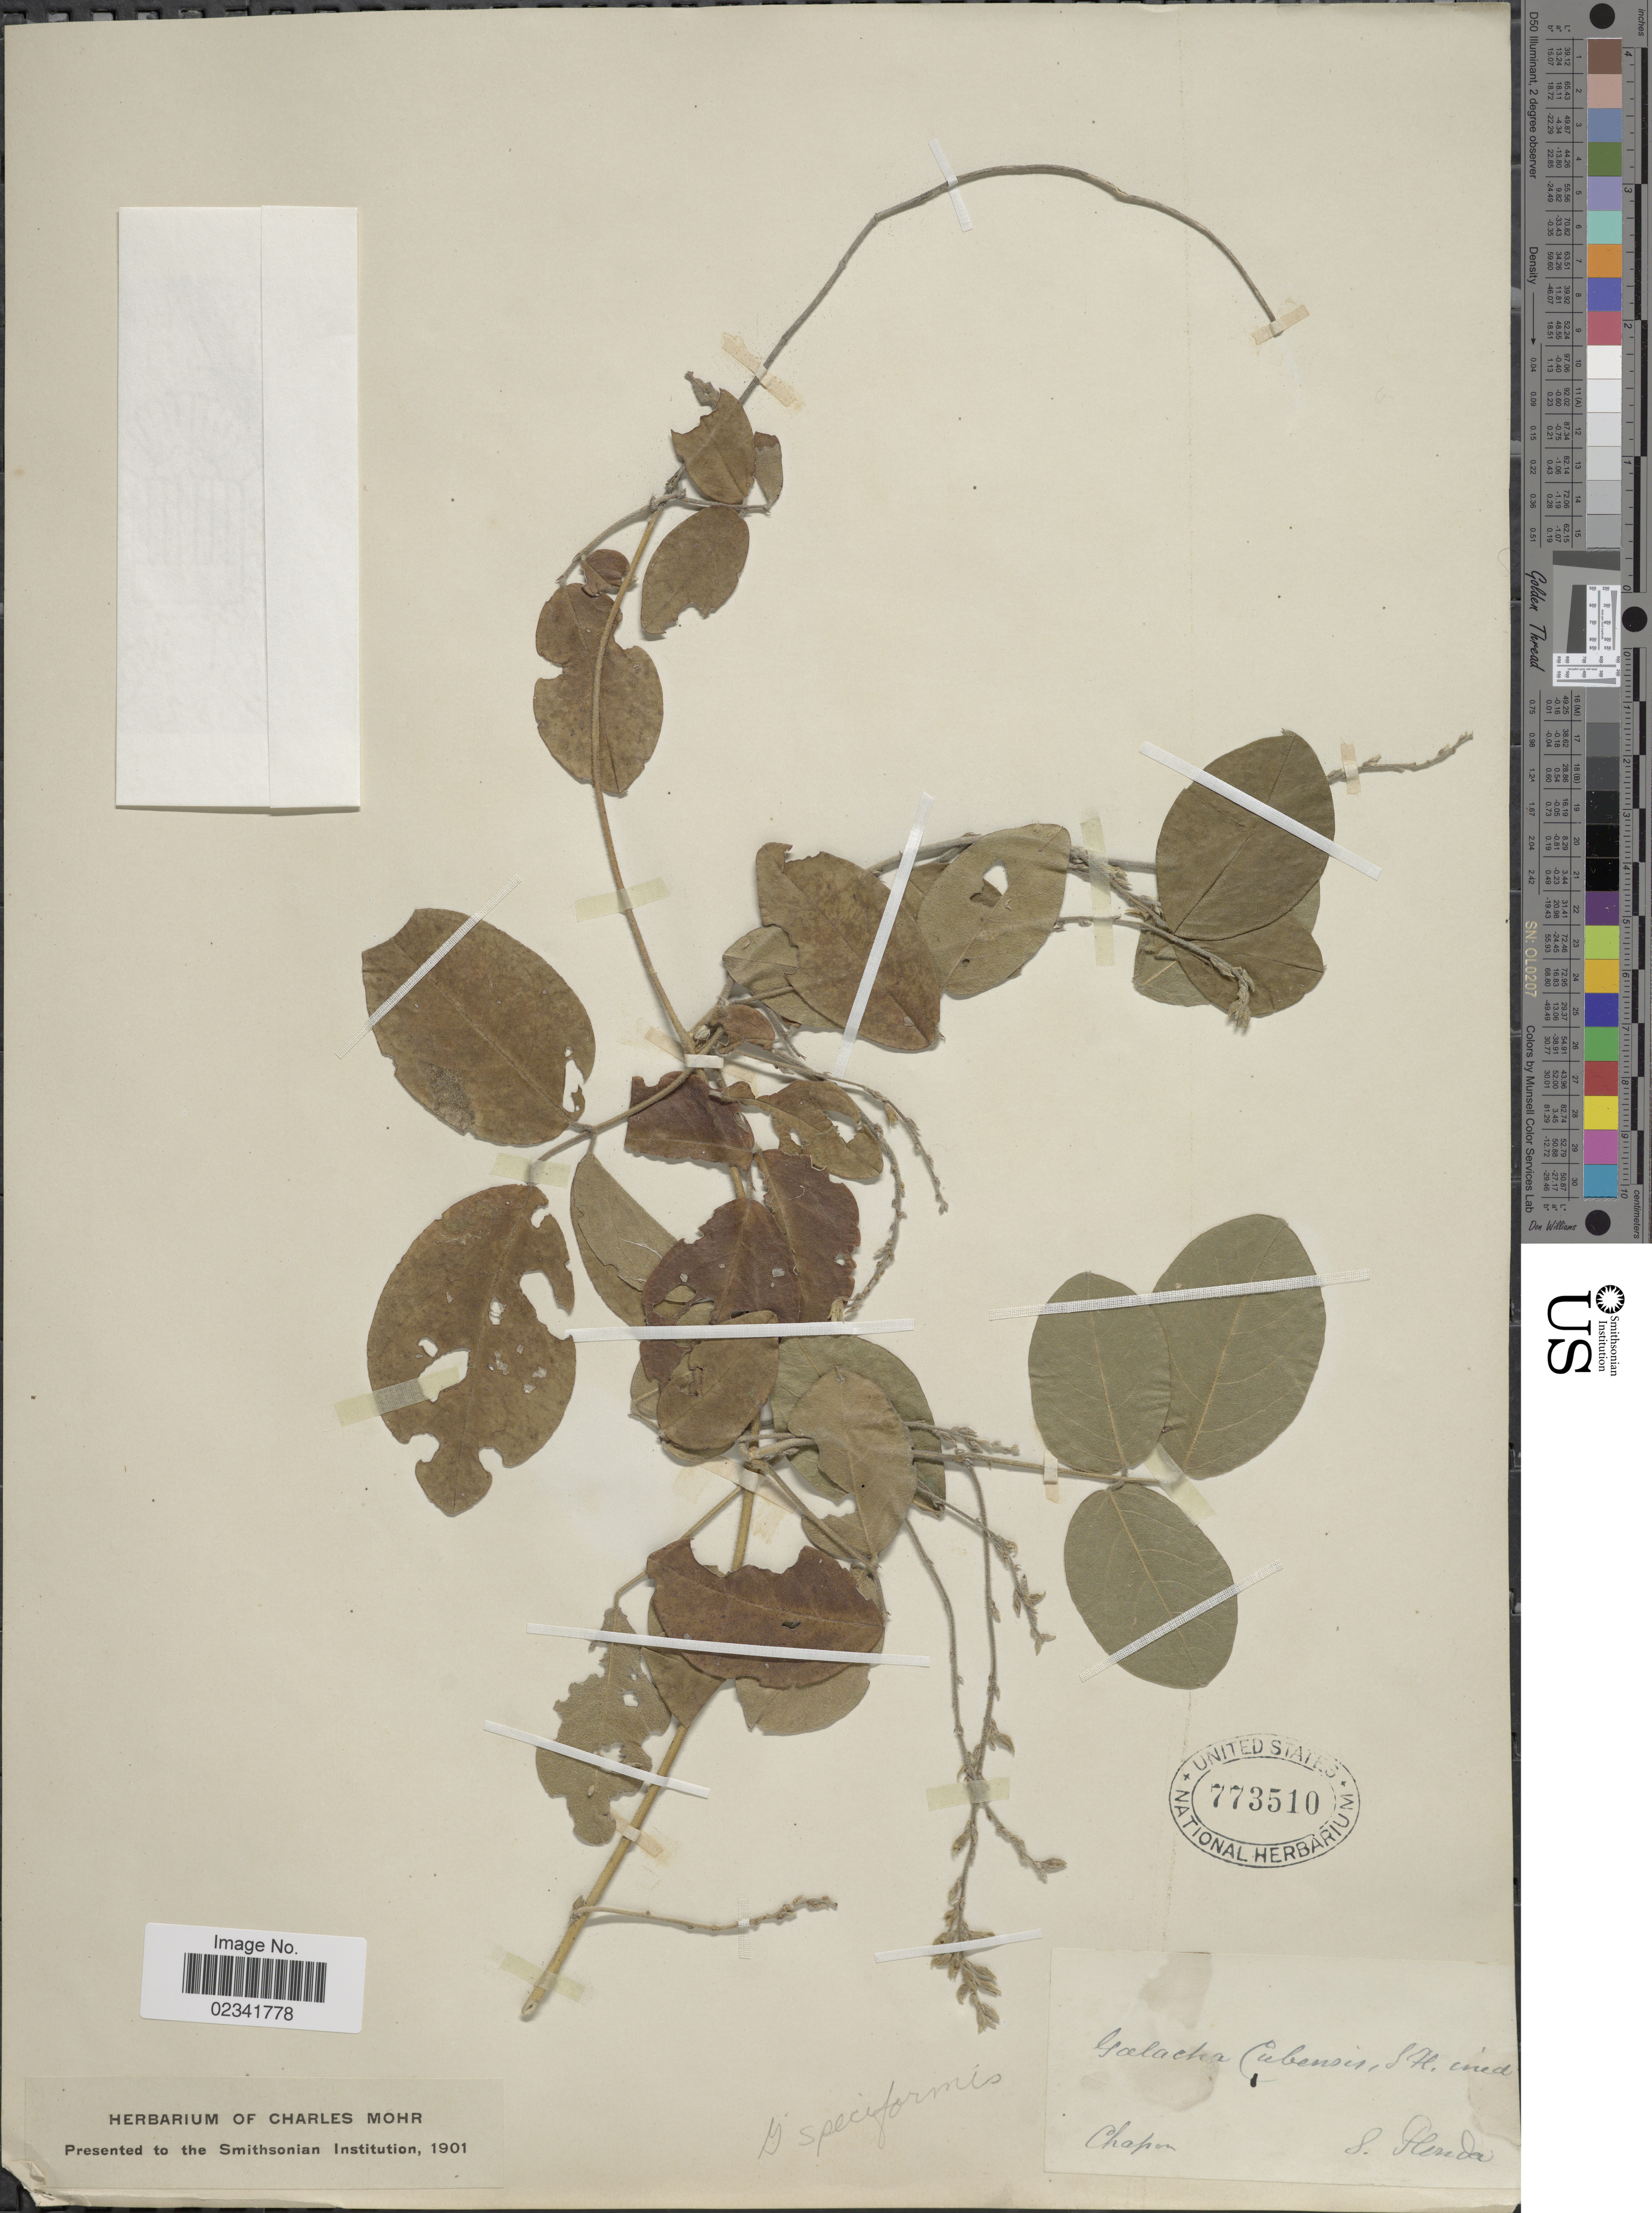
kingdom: Plantae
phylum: Tracheophyta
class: Magnoliopsida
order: Fabales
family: Fabaceae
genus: Galactia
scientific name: Galactia spiciformis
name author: Torr. & A. Gray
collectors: A. Chapman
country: United States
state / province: Florida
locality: S. Florida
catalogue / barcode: US 773510